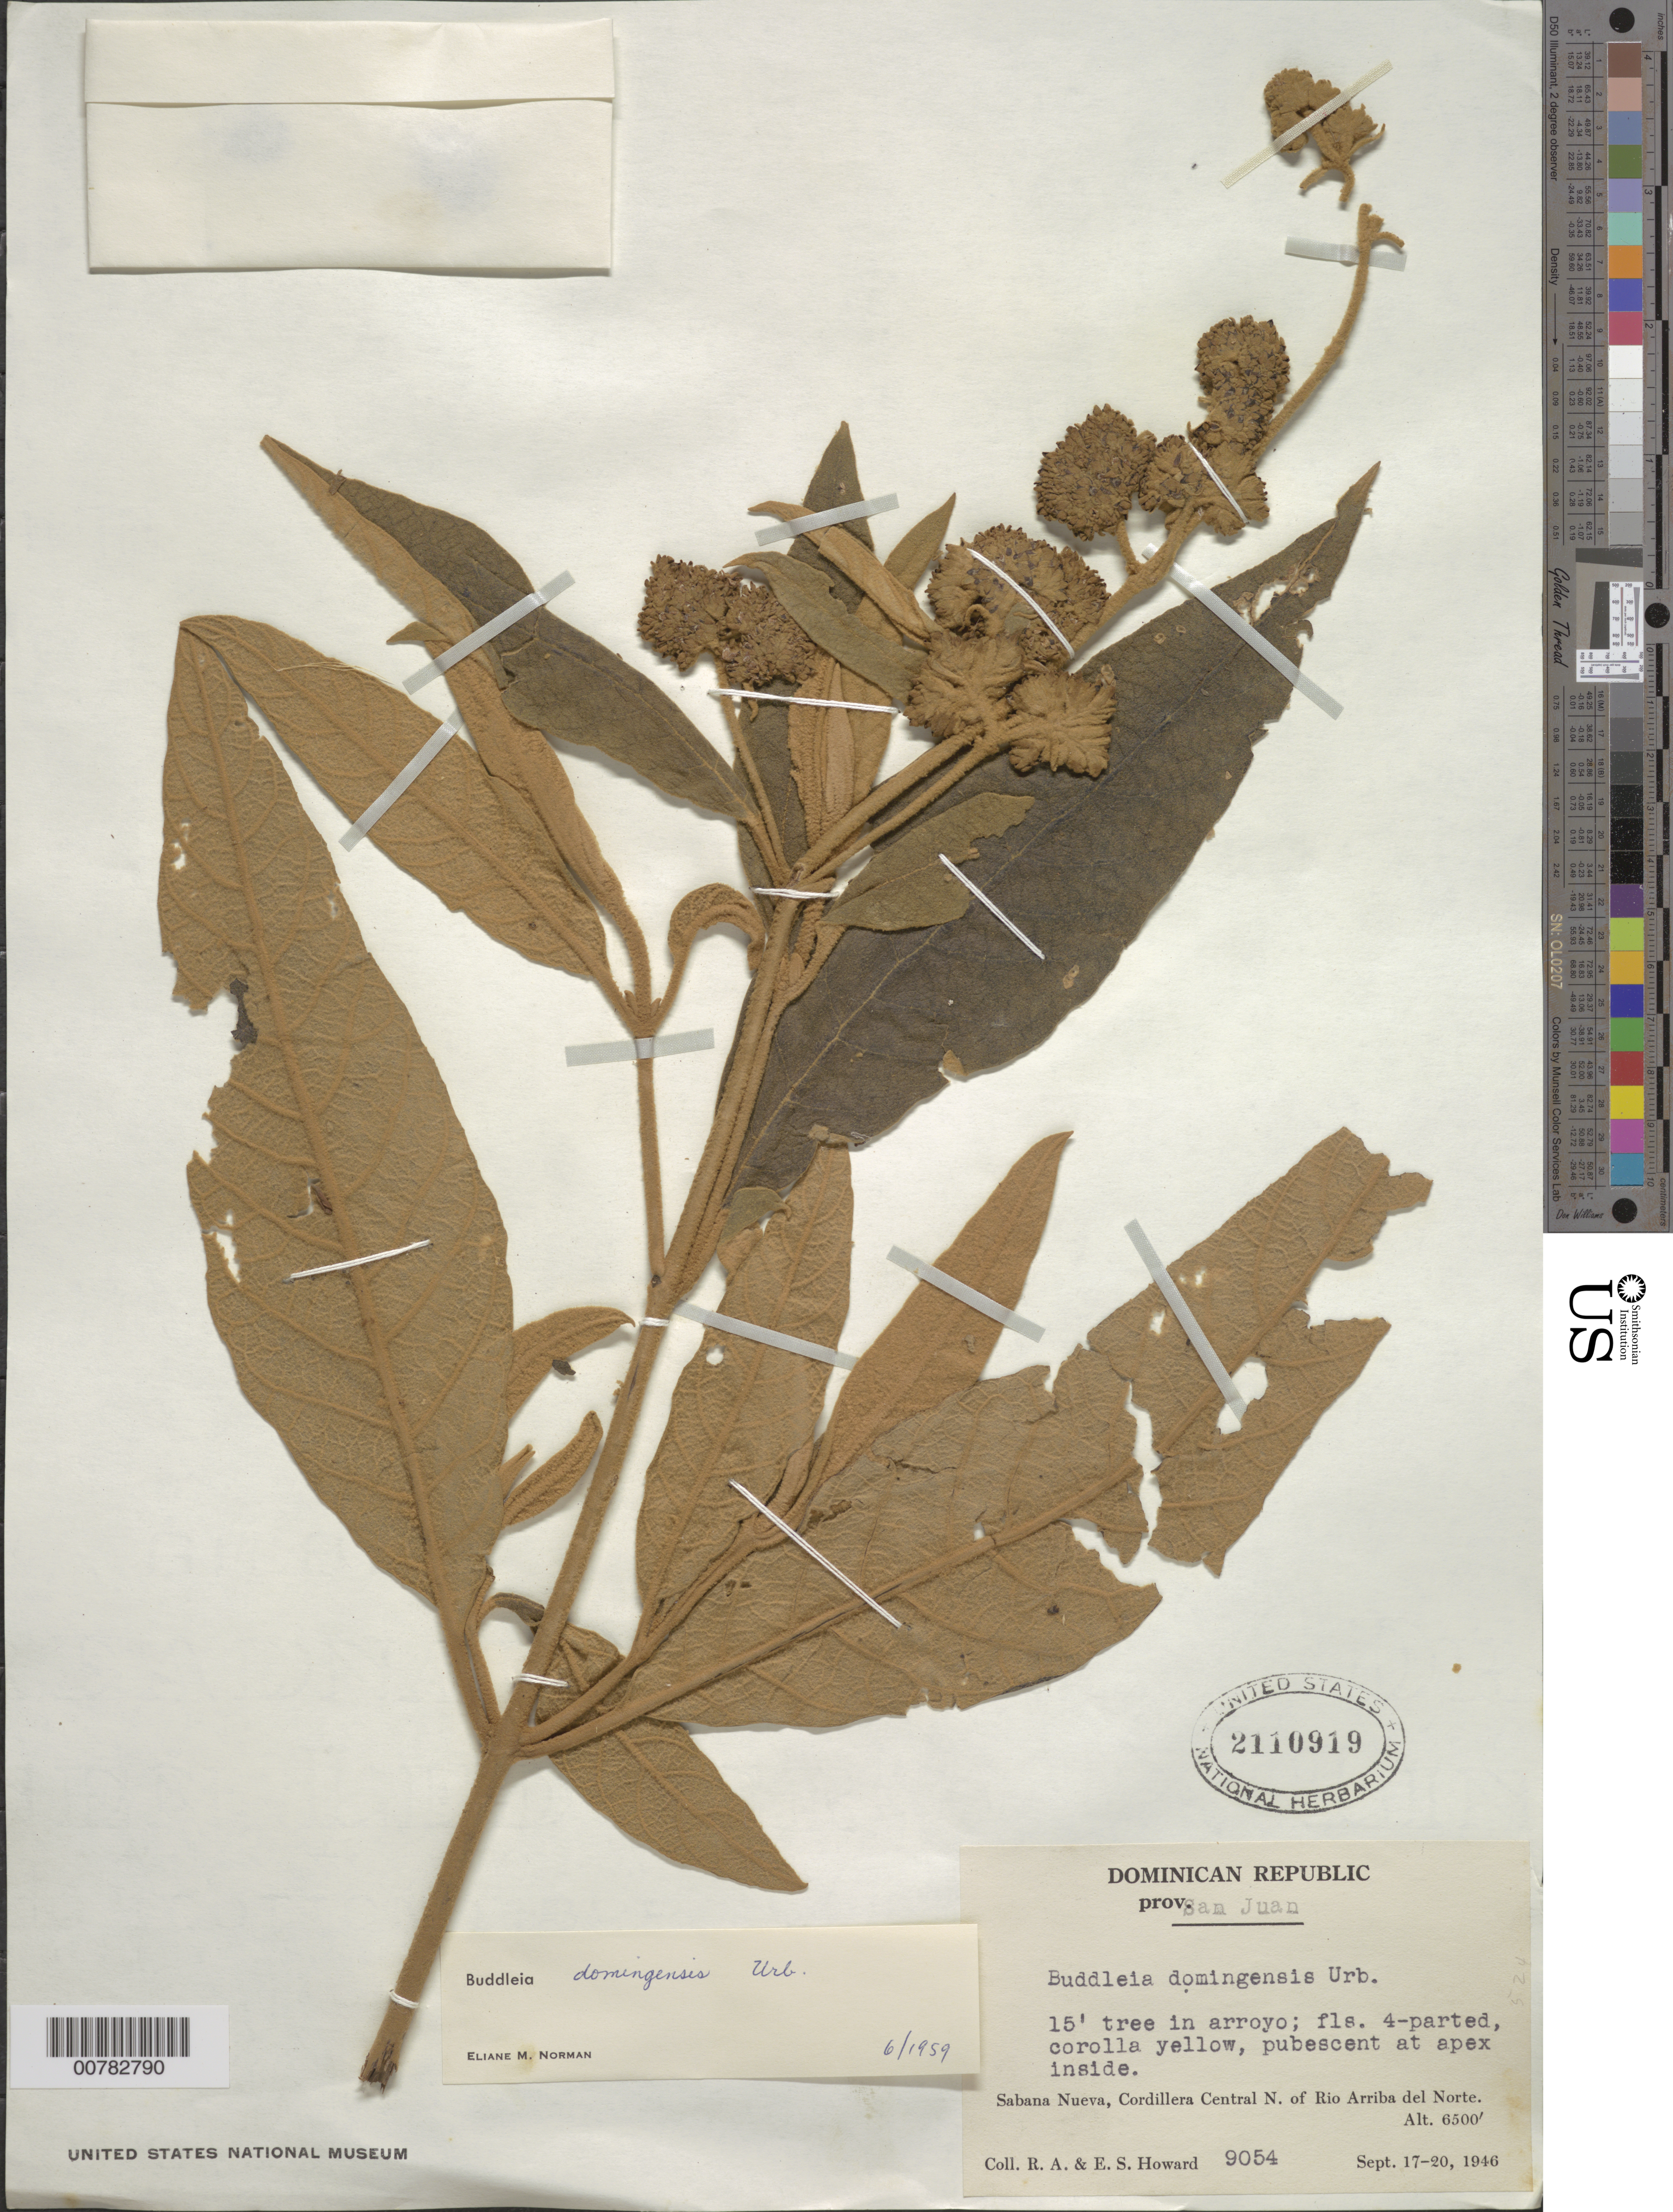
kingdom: Plantae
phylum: Tracheophyta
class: Magnoliopsida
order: Lamiales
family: Scrophulariaceae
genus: Buddleja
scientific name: Buddleja domingensis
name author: Urb.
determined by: Norman, E. M.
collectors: R. A. Howard & E. S. Howard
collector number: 9054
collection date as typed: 17 Sep 1946 20 Sep 1946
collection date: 1946-09-17/1946-09-20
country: Dominican Republic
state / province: San Juan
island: Hispaniola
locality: Sabana Nueva, Cordillera Central, N of Río Arriba del Norte.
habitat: In stream.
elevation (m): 1981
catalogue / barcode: US 2110919